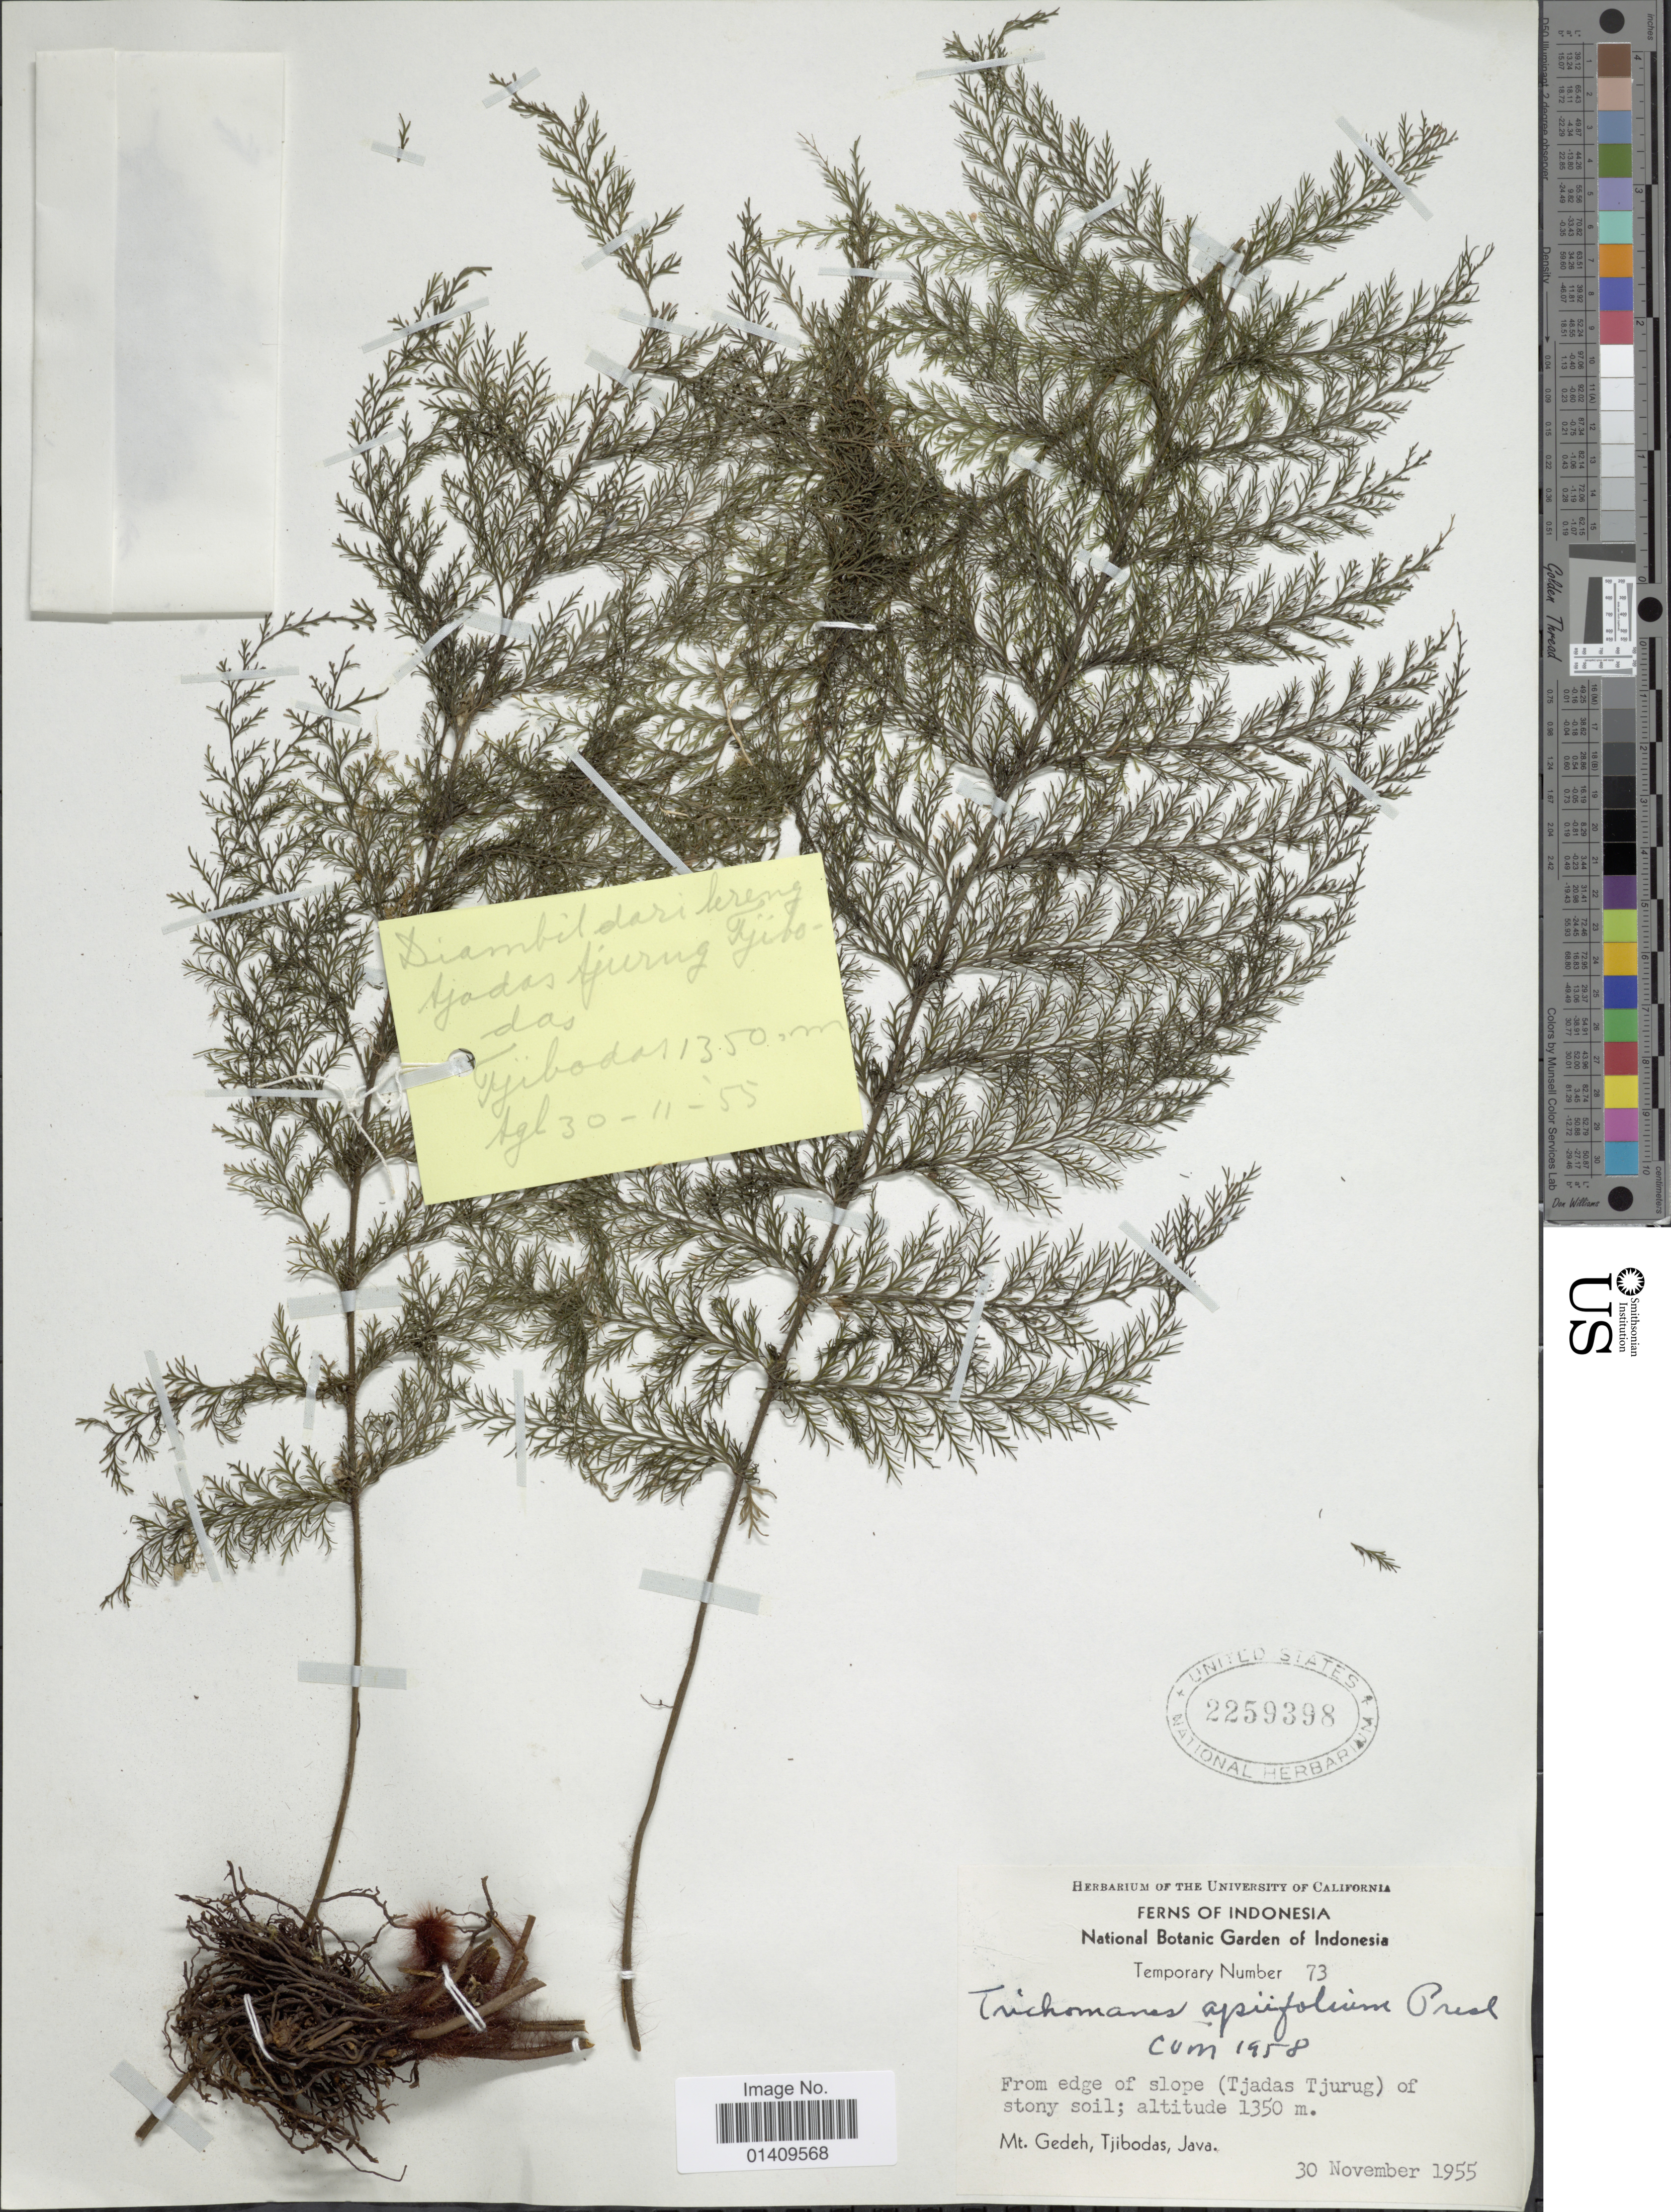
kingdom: Plantae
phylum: Tracheophyta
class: Polypodiopsida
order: Hymenophyllales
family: Hymenophyllaceae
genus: Callistopteris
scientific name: Callistopteris apiifolia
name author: (C. Presl) Copel.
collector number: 73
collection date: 1955-11-30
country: Indonesia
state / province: Java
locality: Ferns of Indonesia from edge of slope Tjadas Tjurung of stony soi Mt. Gedeh Tjibodas, Javal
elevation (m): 1350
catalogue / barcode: US 2259398